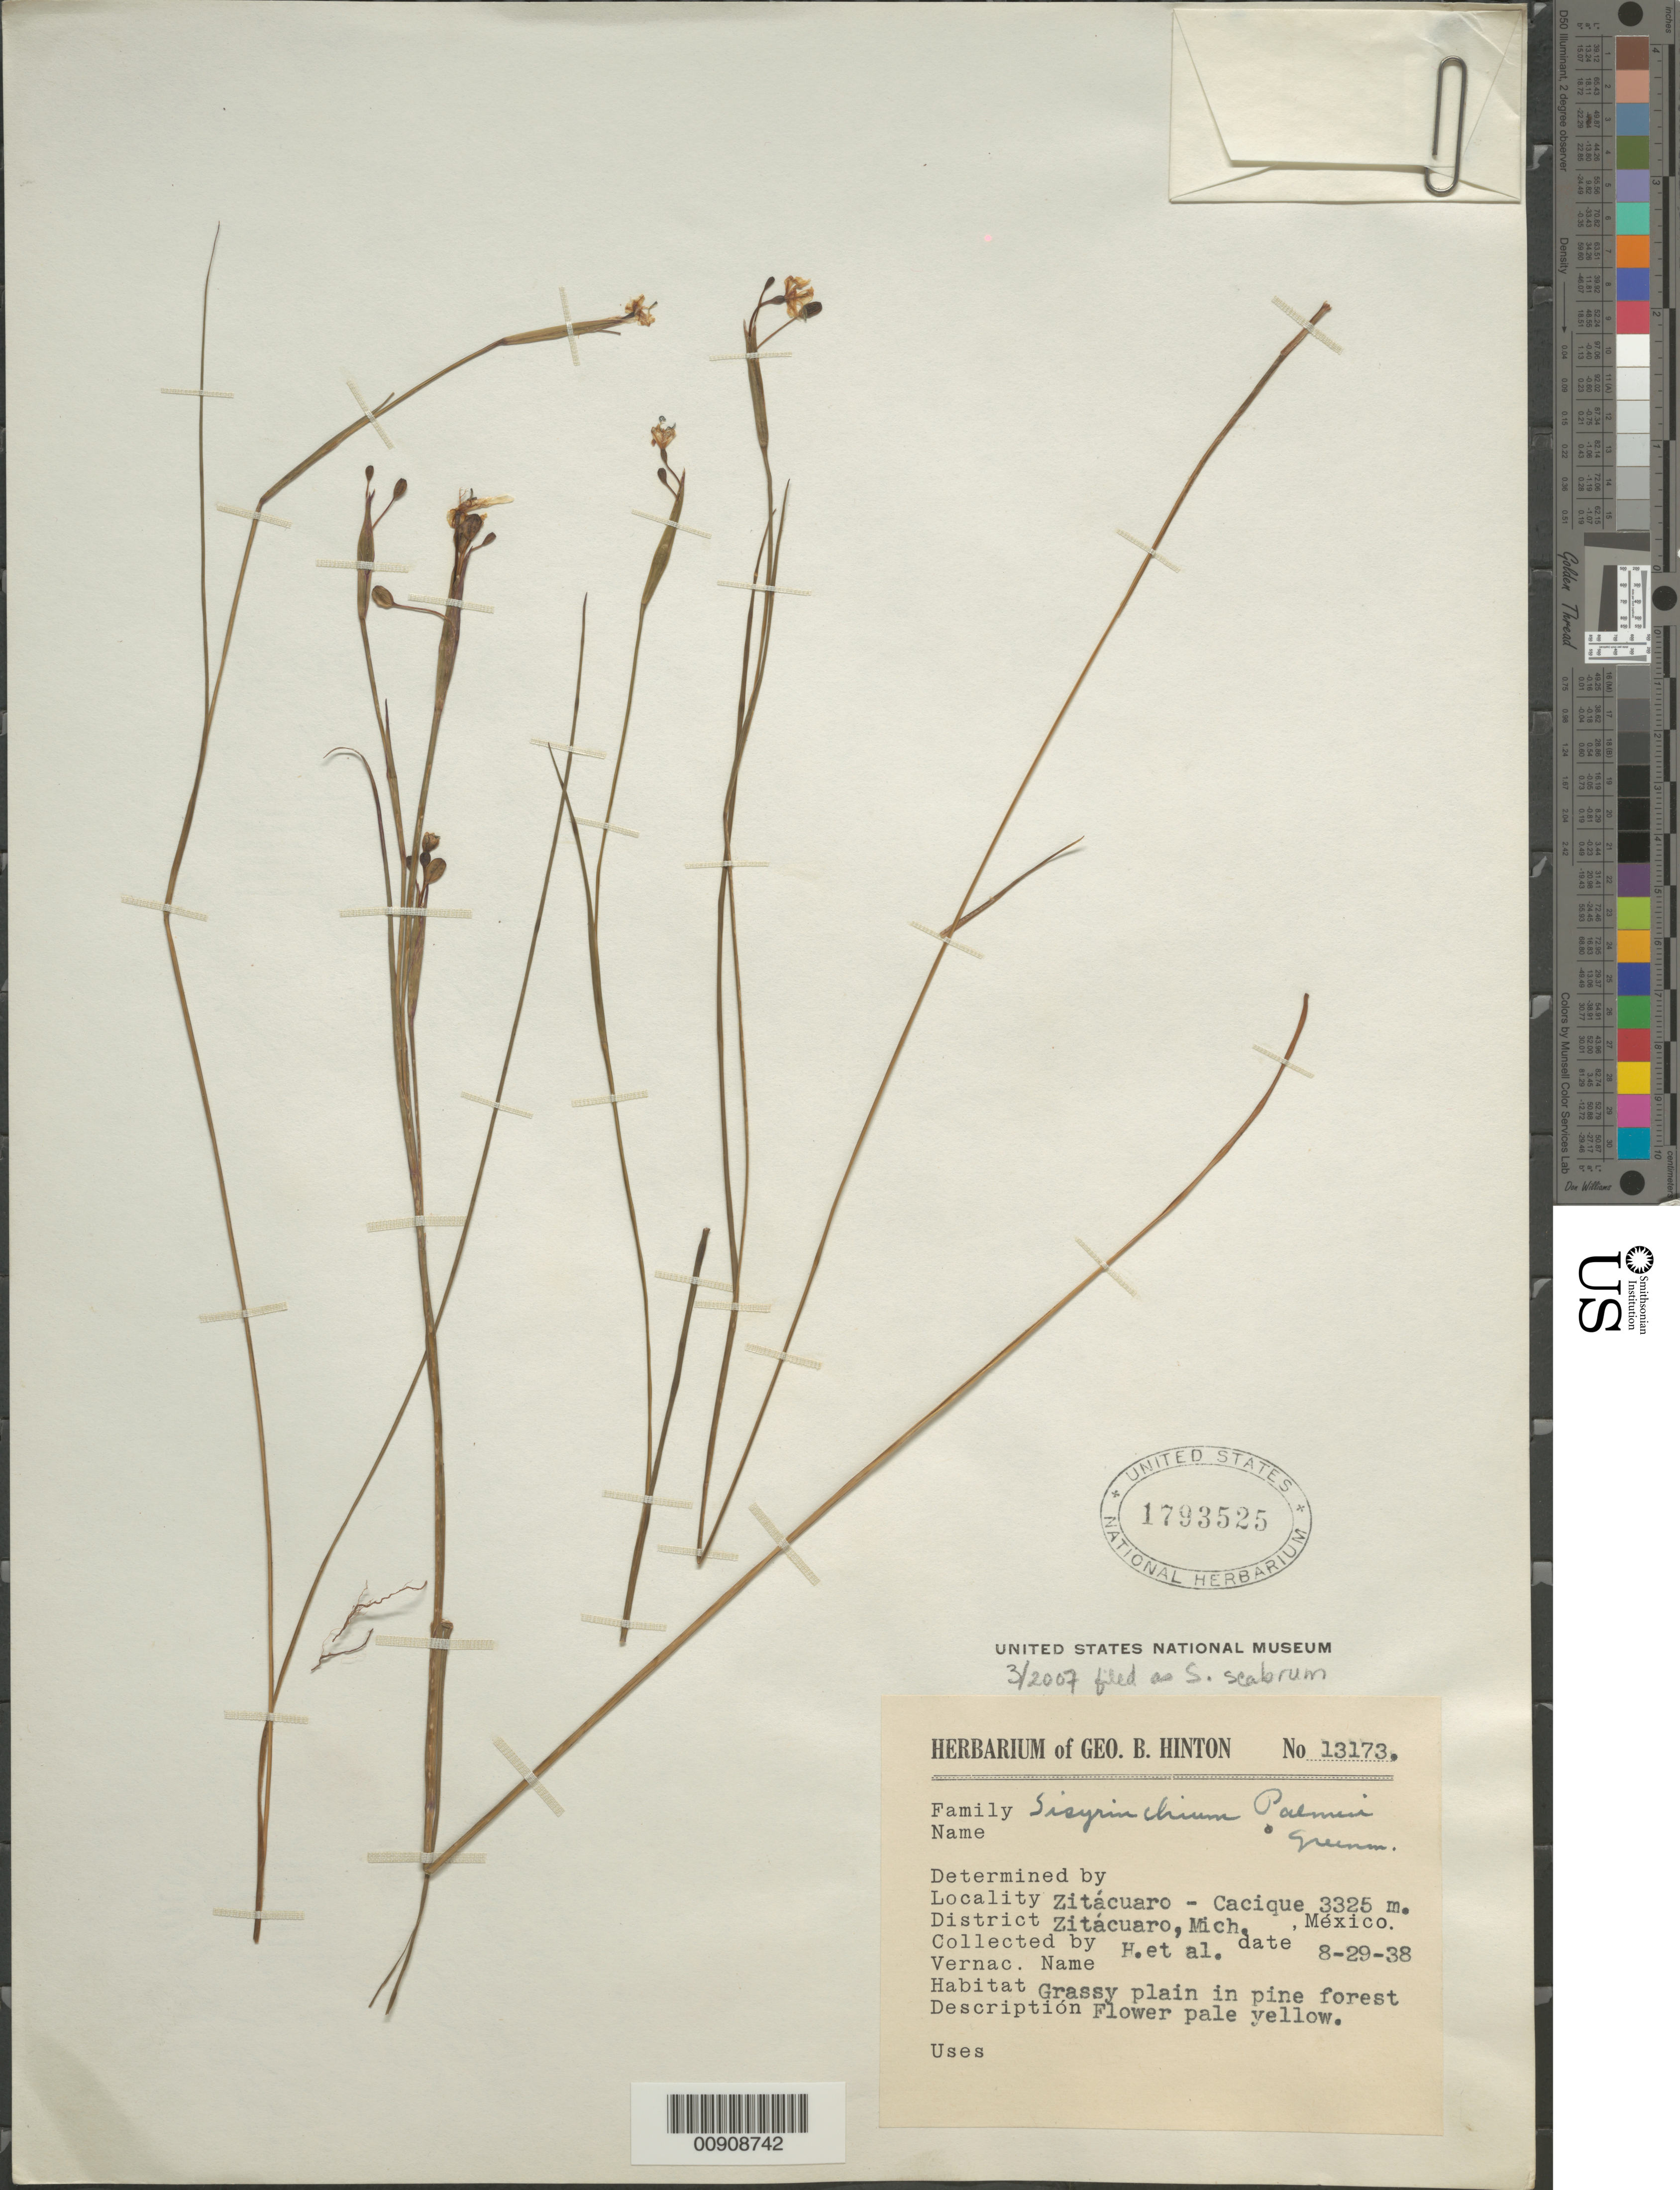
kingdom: Plantae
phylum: Tracheophyta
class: Liliopsida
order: Asparagales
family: Iridaceae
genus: Sisyrinchium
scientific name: Sisyrinchium scabrum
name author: Schltdl. & Cham.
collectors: G. B. Hinton & et al.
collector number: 13173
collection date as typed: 29 Aug 1938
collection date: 1938-08-29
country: Mexico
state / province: Michoacán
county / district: Zitácuaro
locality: Zitácuaro - Cacique, District Zitácuaro, Michoacán.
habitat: Grassy plain in pine forest.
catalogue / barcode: US 1793525